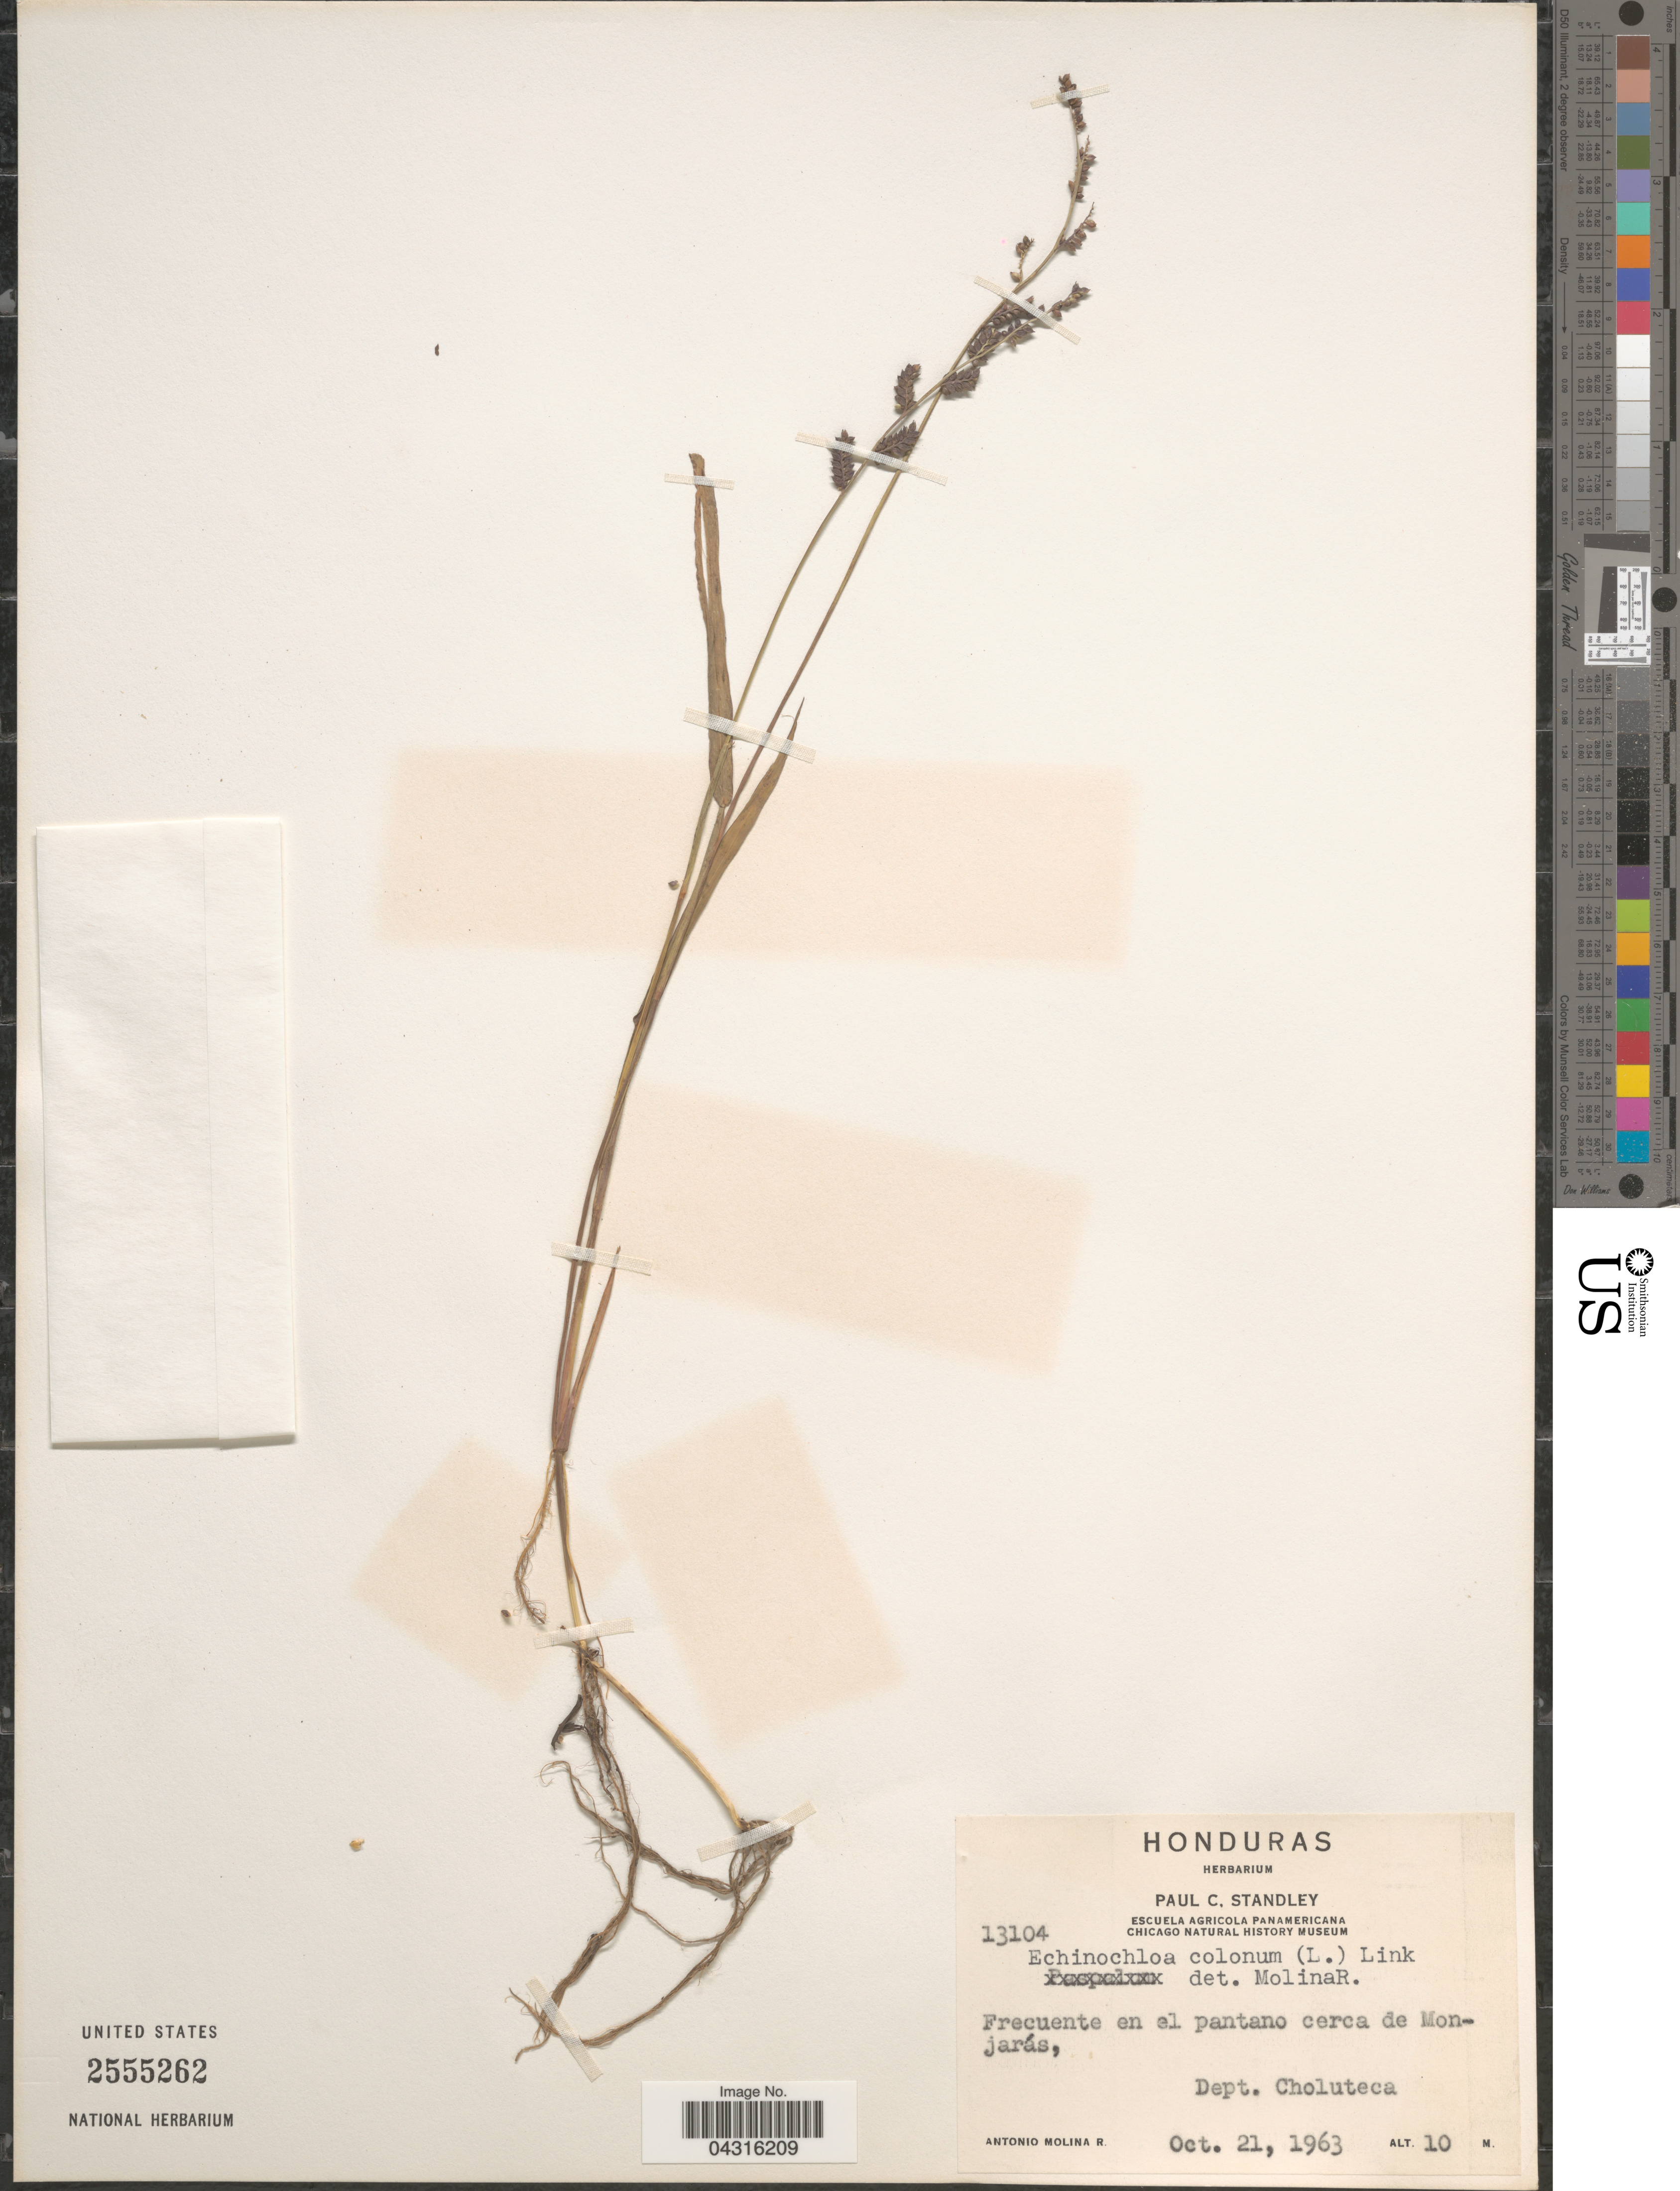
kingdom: Plantae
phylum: Tracheophyta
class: Liliopsida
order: Poales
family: Poaceae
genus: Echinochloa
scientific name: Echinochloa colona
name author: (L.) Link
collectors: A. Molina R.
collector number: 13104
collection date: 1963-10-21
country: Honduras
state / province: Choluteca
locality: Frecuente en el pantano cerca de Monjarás, Dept. Choluteca.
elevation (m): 10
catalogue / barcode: US 2555262